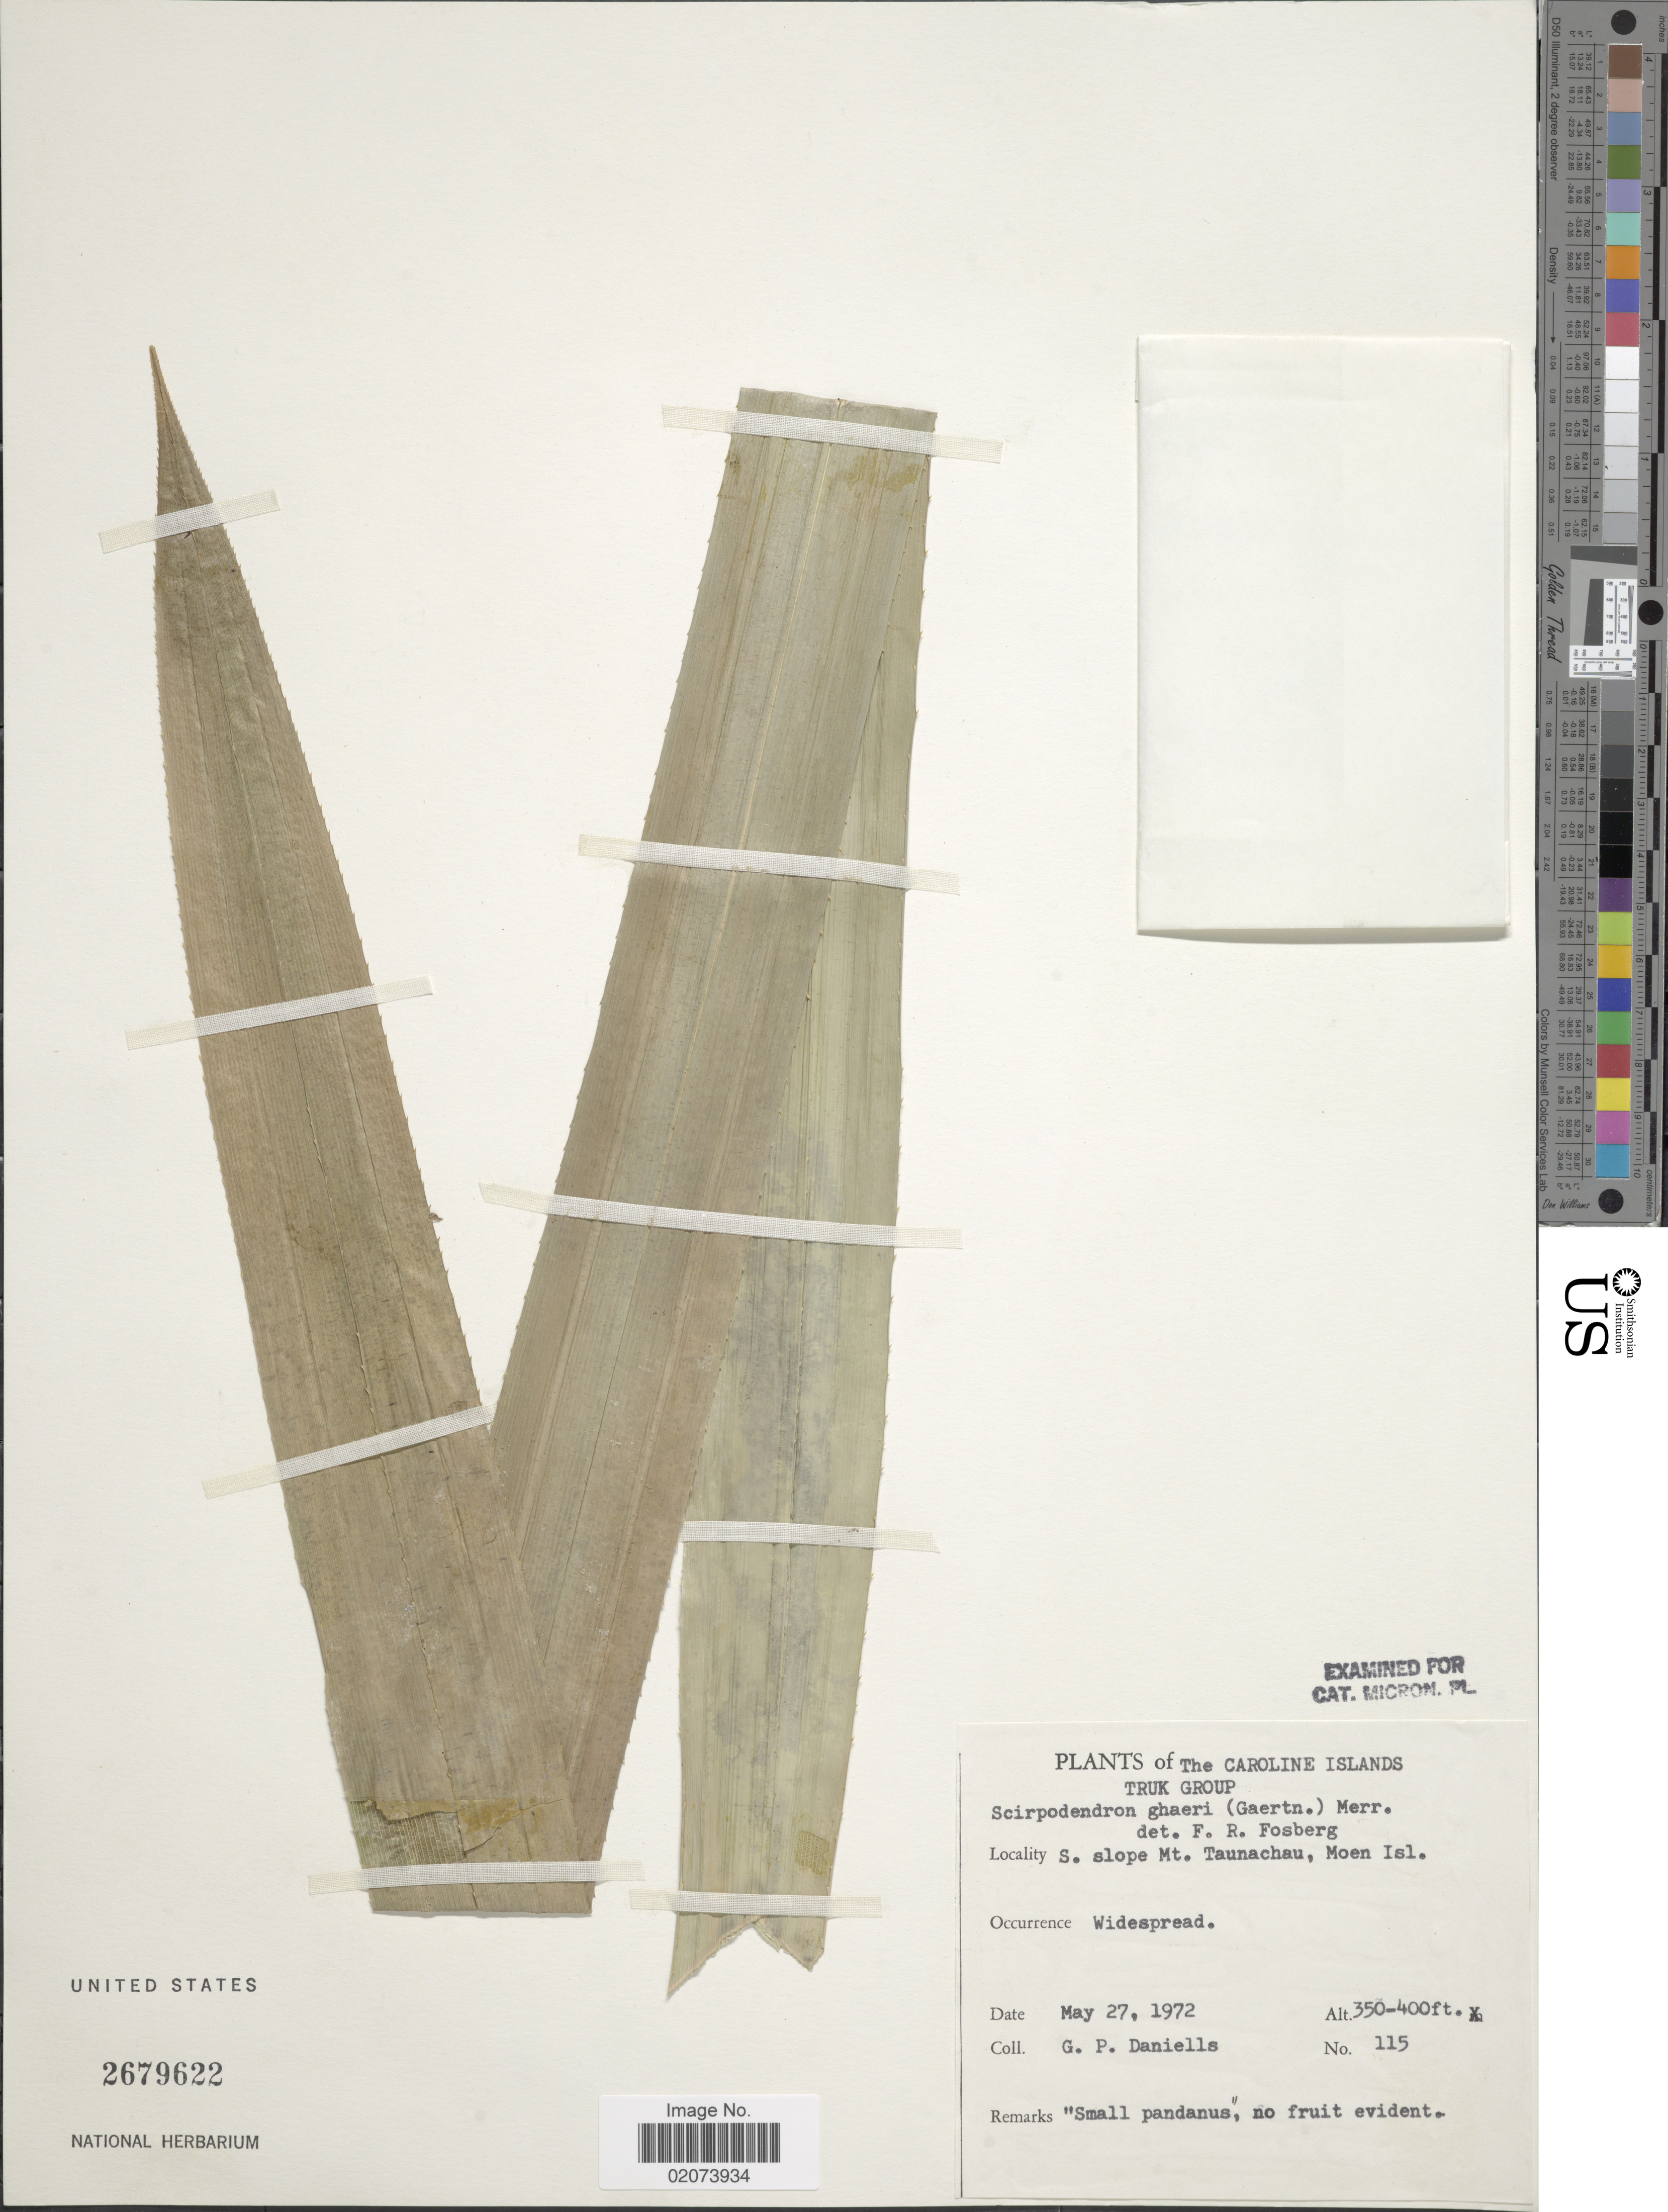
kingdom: Plantae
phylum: Tracheophyta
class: Liliopsida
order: Poales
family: Cyperaceae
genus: Scirpodendron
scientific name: Scirpodendron ghaeri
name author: (Gaertn.) Merr.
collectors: G. Daniells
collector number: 115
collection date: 1972-05-27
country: Micronesia, Federated States of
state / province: Truk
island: Moen [Wono]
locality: The Caroline Islands, Truk Group, S slope Mt Taunachau, Moen Isl.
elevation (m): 107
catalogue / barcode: US 2679622